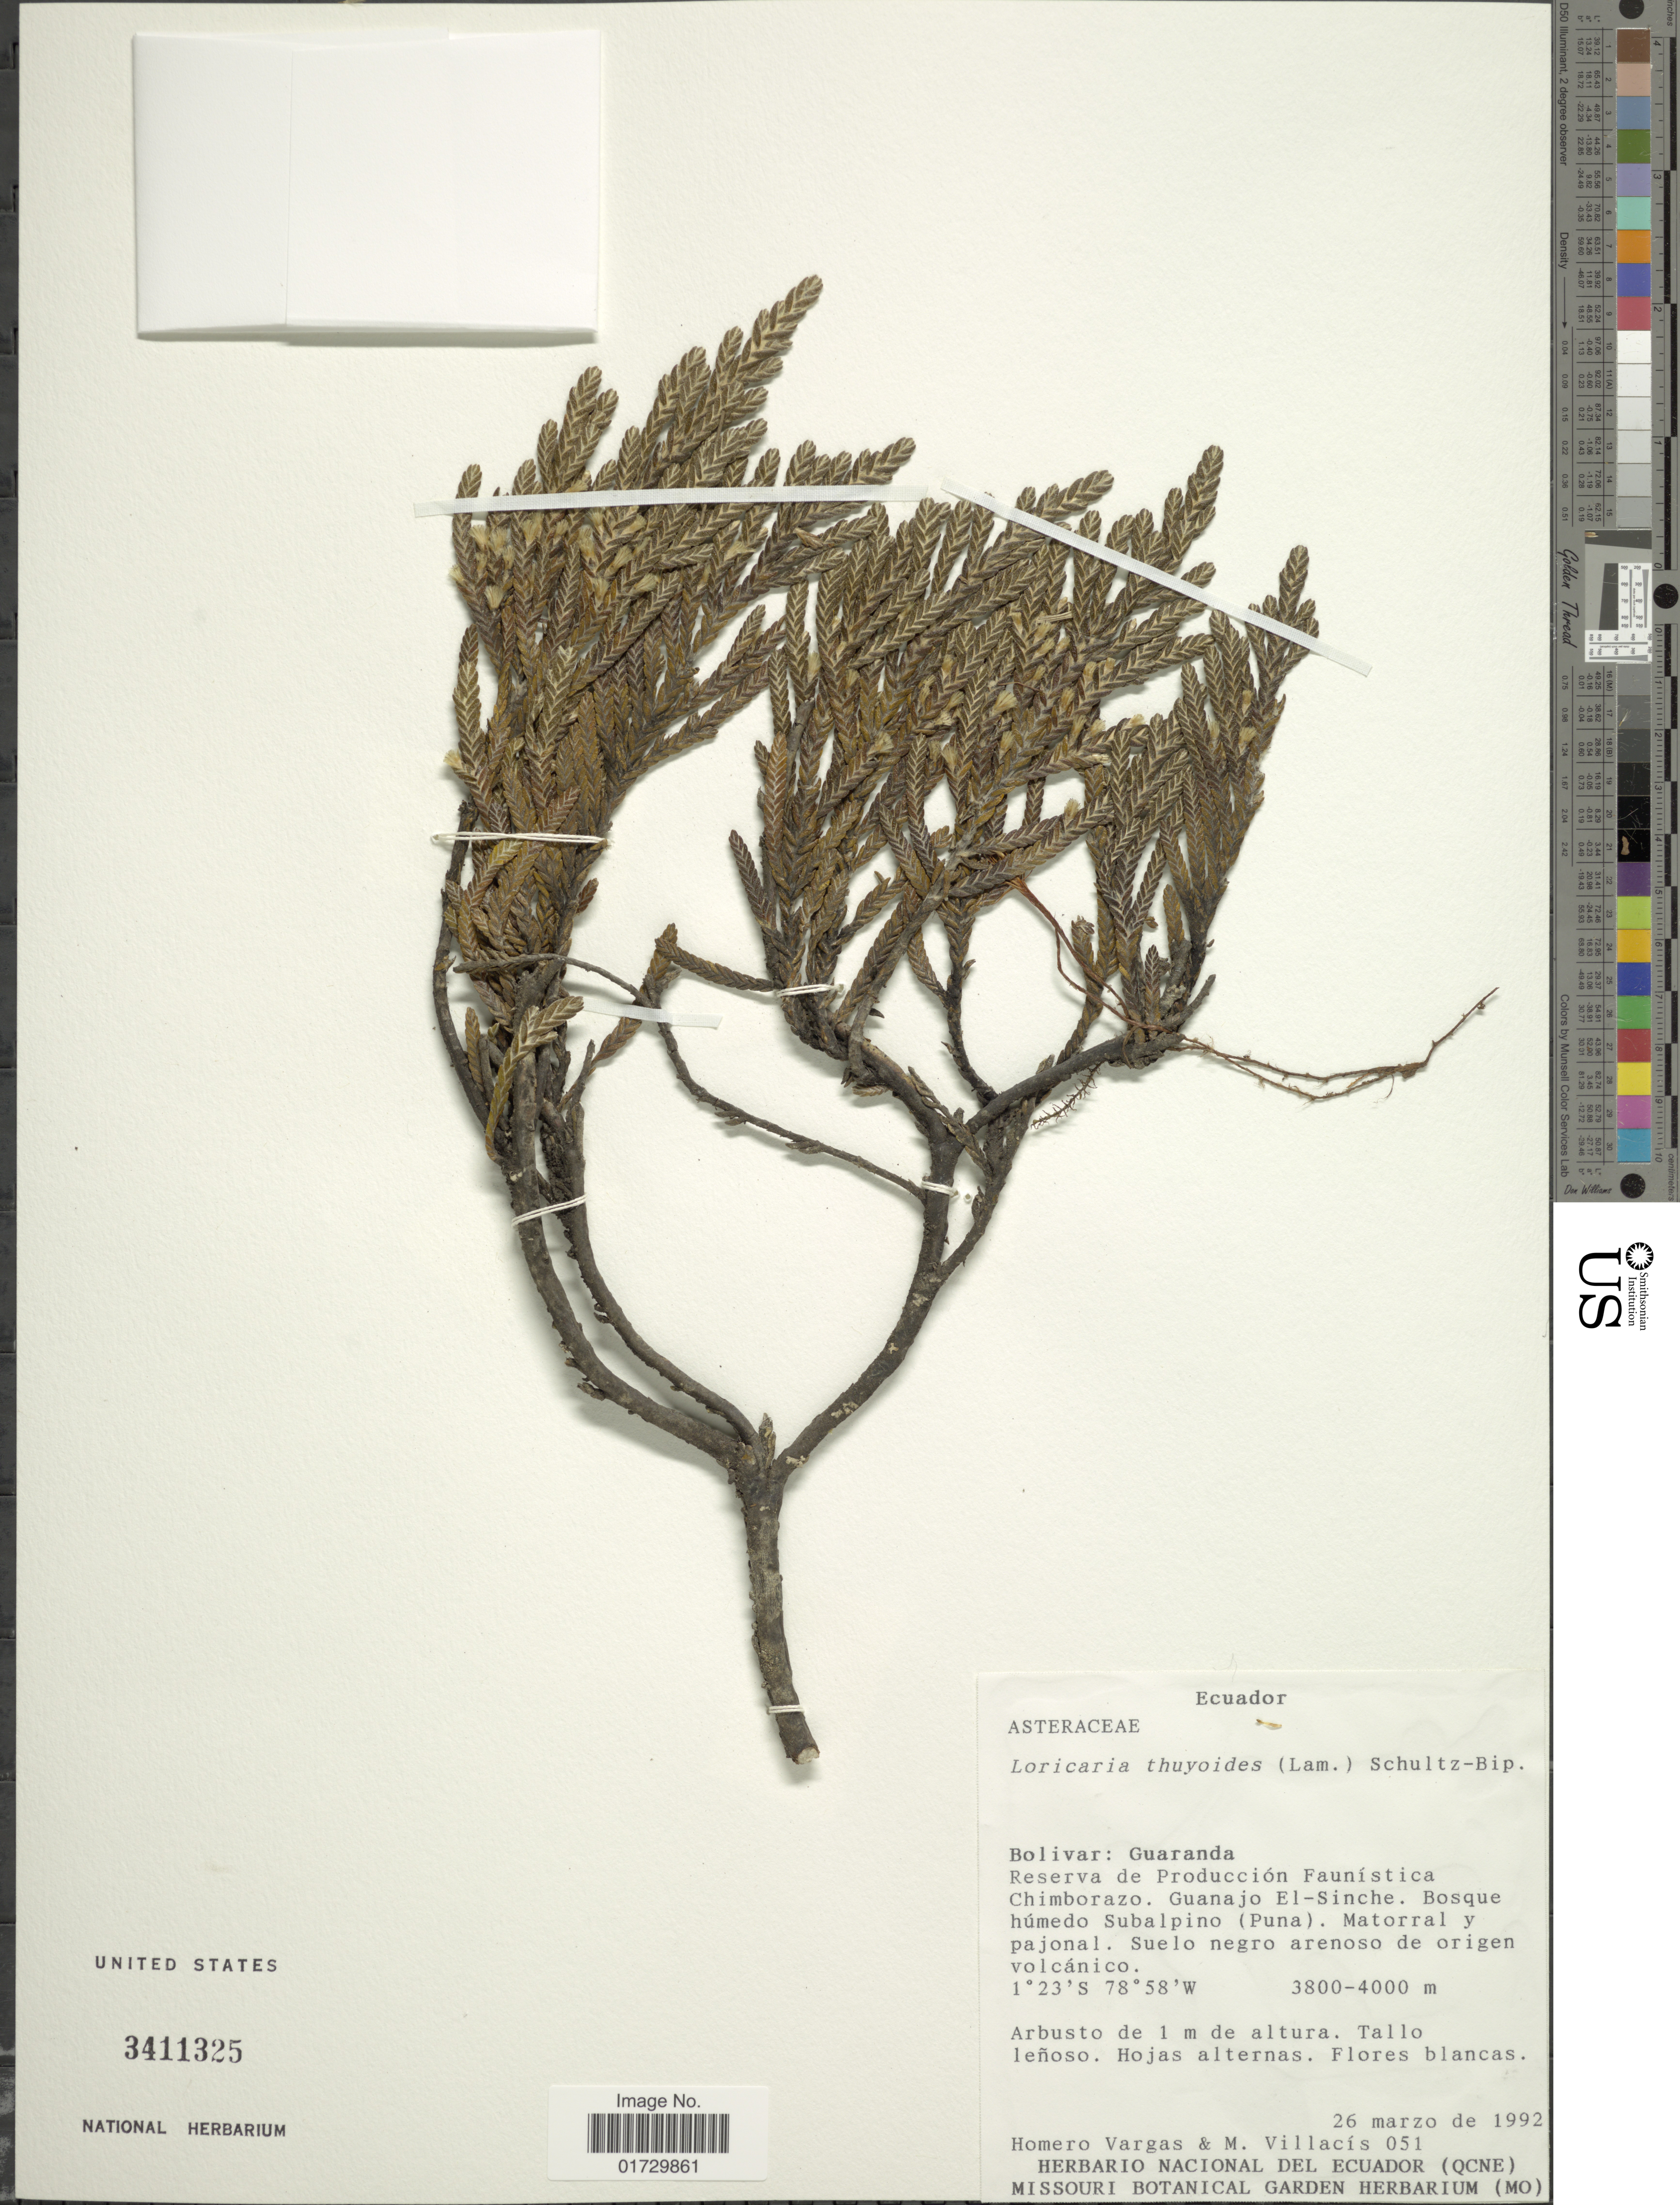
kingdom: Plantae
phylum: Tracheophyta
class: Magnoliopsida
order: Asterales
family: Asteraceae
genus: Loricaria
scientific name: Loricaria thuyoides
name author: (Lam.) Sch. Bip.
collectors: H. Vargas & M. Villacis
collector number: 051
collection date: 1992-03-26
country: Ecuador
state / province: Bolívar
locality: Guaranda, Reserva de Produccion Faunistica Chimborazo. Guanajo El-Sinche. Bosque humedo Subalpino (Puna)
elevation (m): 3800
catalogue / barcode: US 3411325